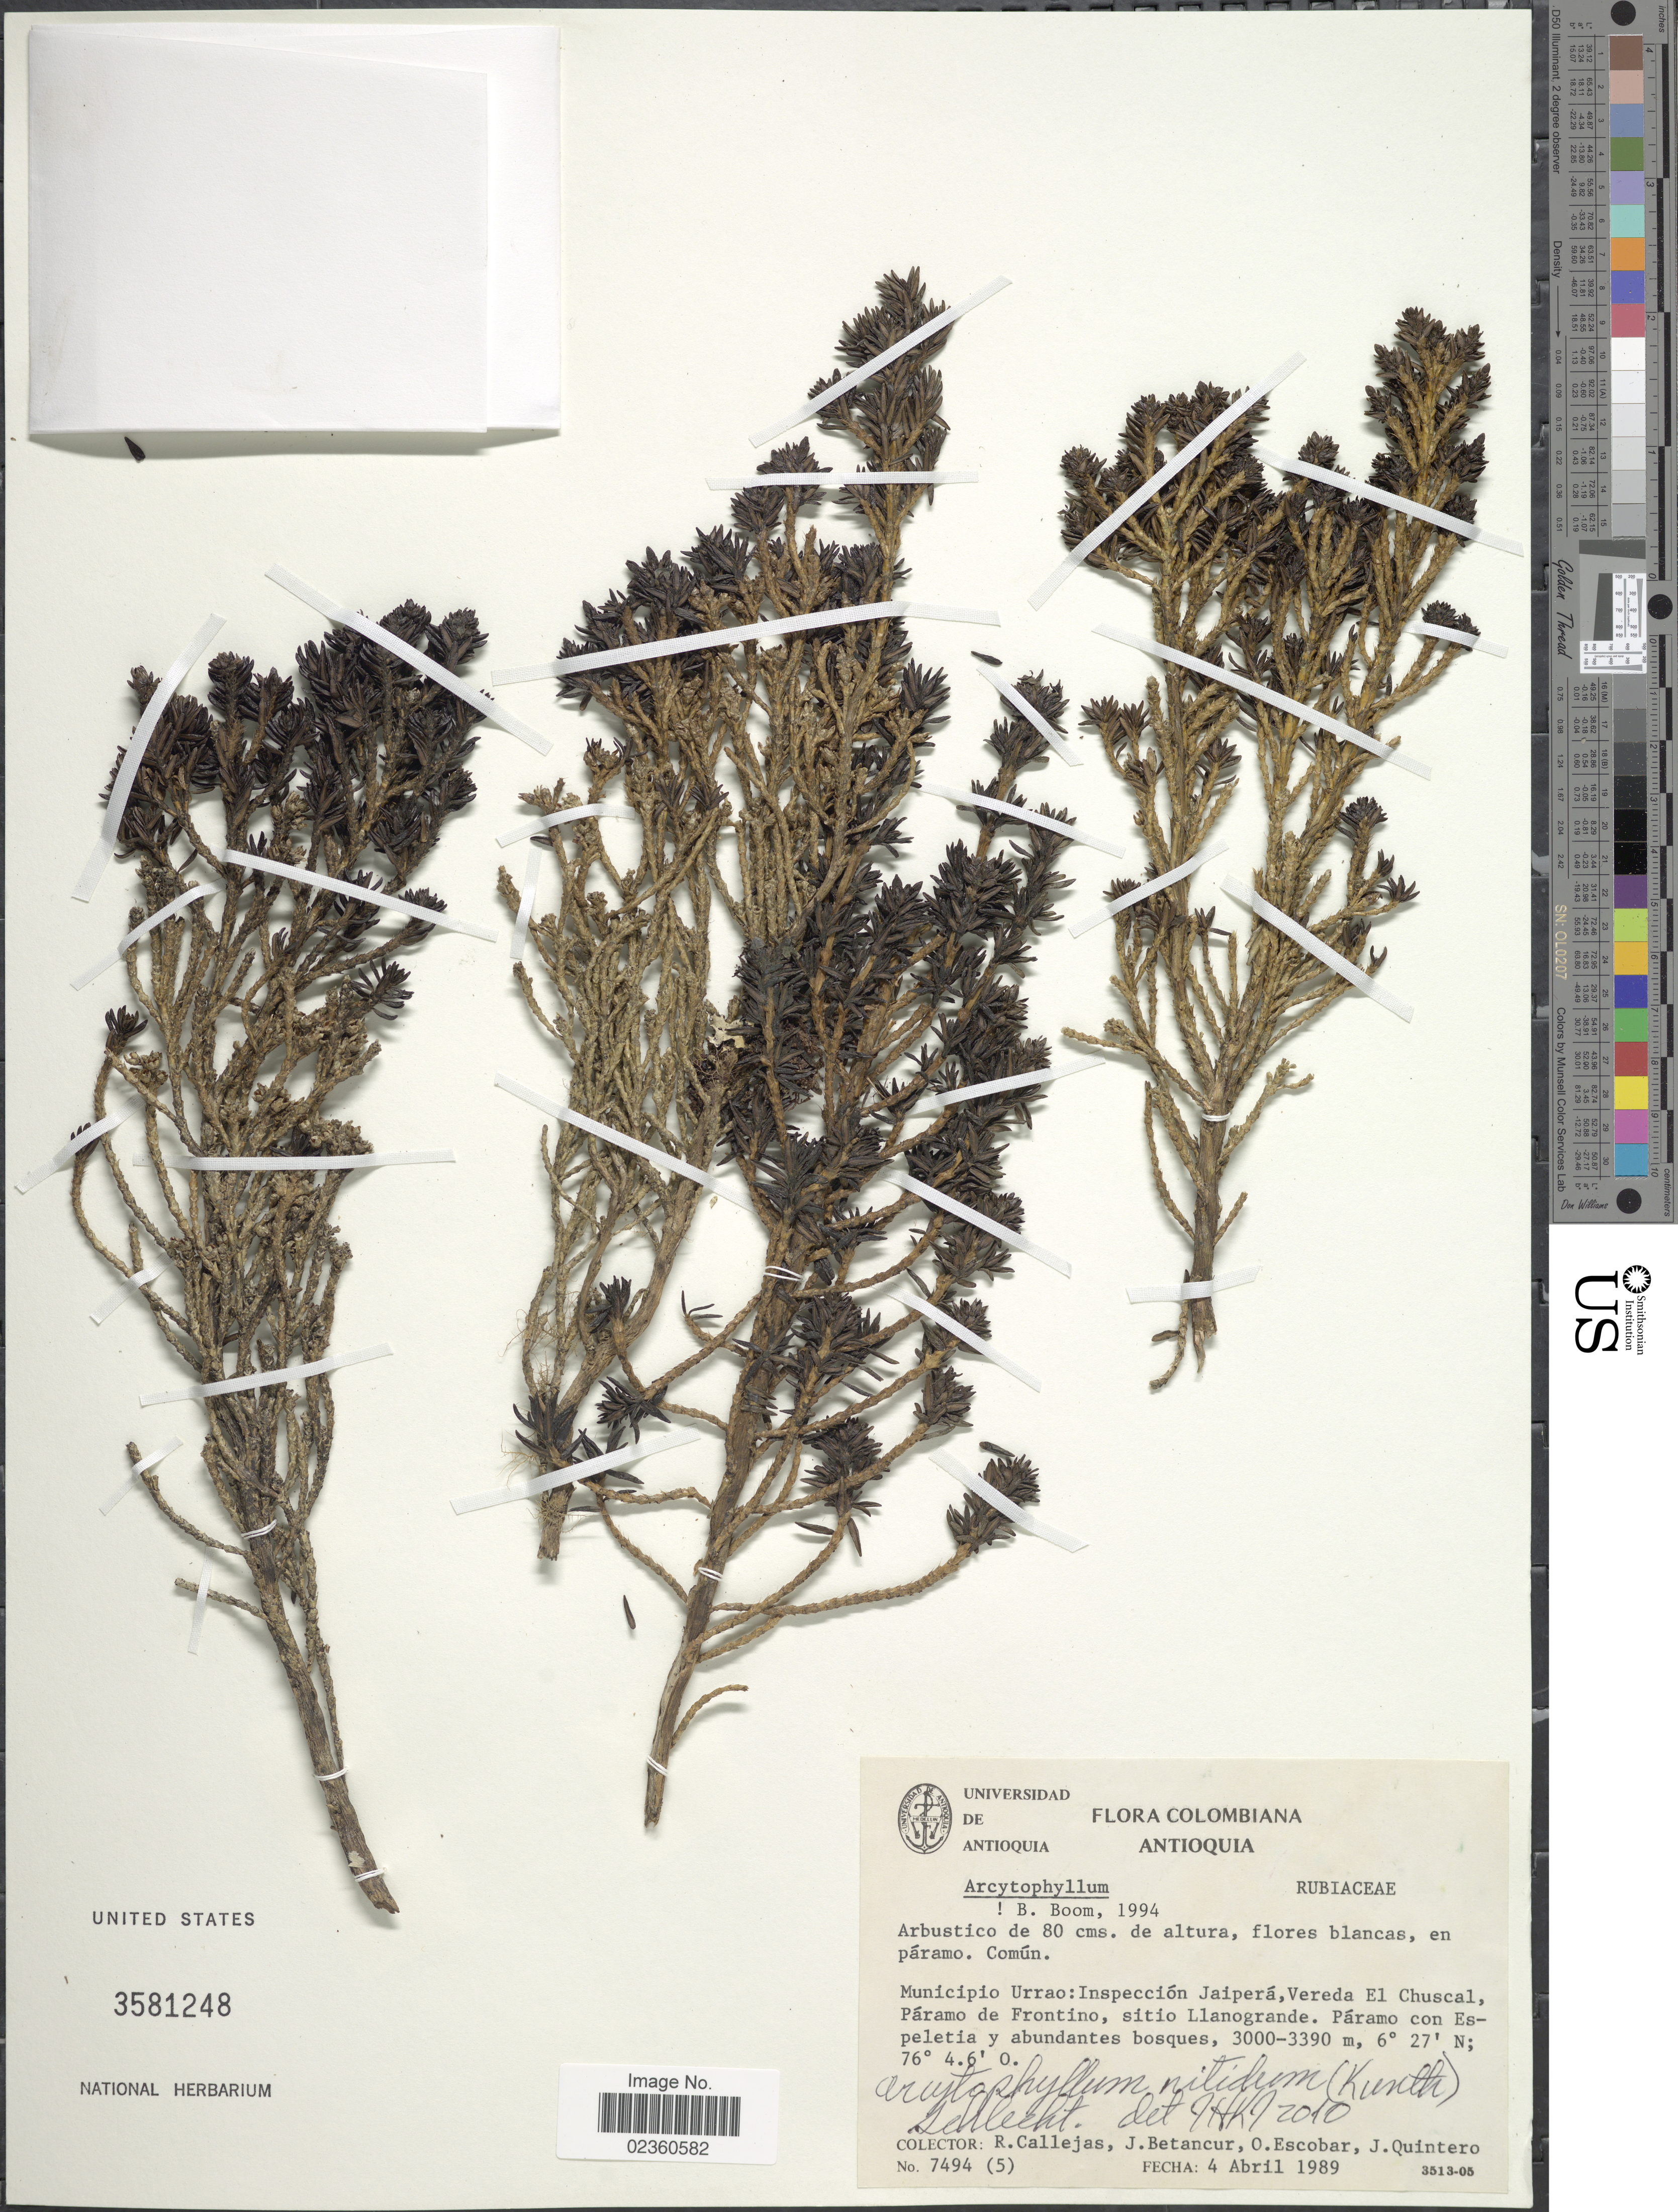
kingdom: Plantae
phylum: Tracheophyta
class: Magnoliopsida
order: Gentianales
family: Rubiaceae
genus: Arcytophyllum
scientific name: Arcytophyllum nitidum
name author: (Kunth) Schltdl.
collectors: R. Callejas, J. Betancur & J. Quintero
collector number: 7494 (5)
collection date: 1989-04-04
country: Colombia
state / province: Antioquia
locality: Municipio Urrao: Inspección Jaiperá, Vereda El Chuscal, Páramo de Frontino, sitio Llanogrande. Páramo con espeletia y abundates bosques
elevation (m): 3000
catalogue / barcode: US 3581248